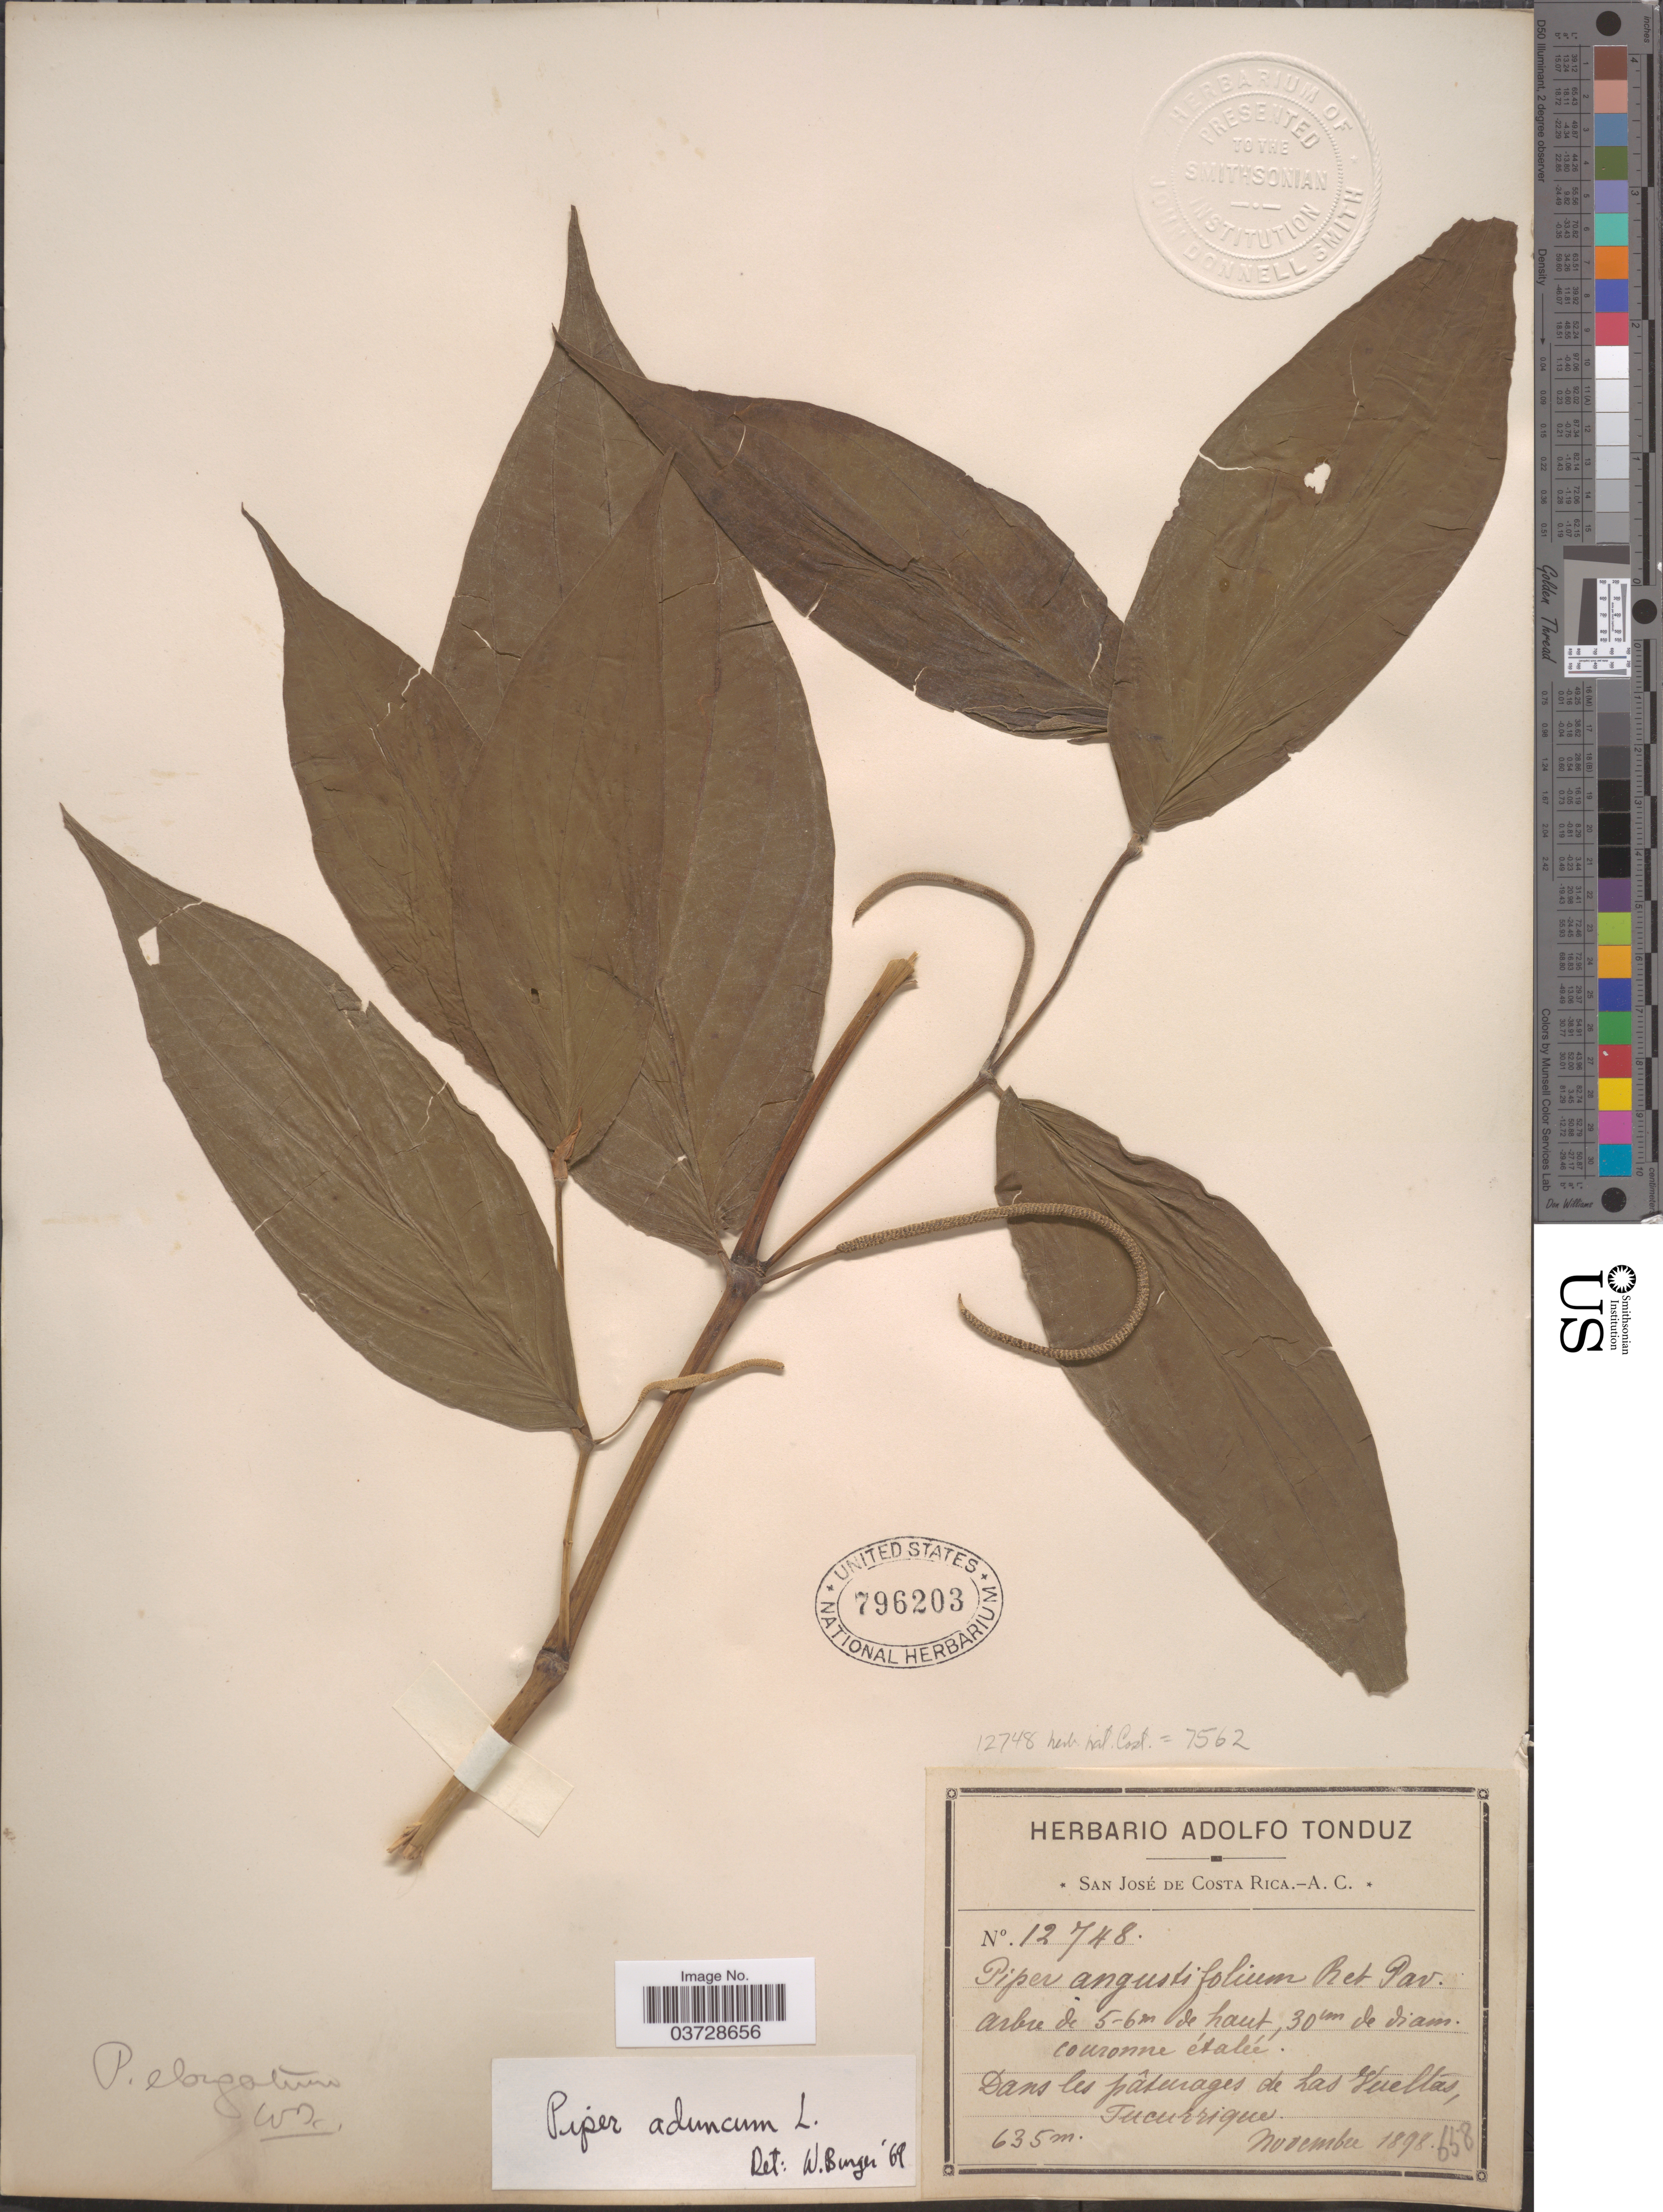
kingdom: Plantae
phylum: Tracheophyta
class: Magnoliopsida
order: Piperales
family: Piperaceae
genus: Piper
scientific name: Piper aduncum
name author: L.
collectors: ex Herb. Adolfo Tonduz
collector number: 12748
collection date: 1898-11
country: Costa Rica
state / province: San José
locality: Dans les pâturages de Las Vueltas, Tucurrique.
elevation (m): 635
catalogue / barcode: US 796203